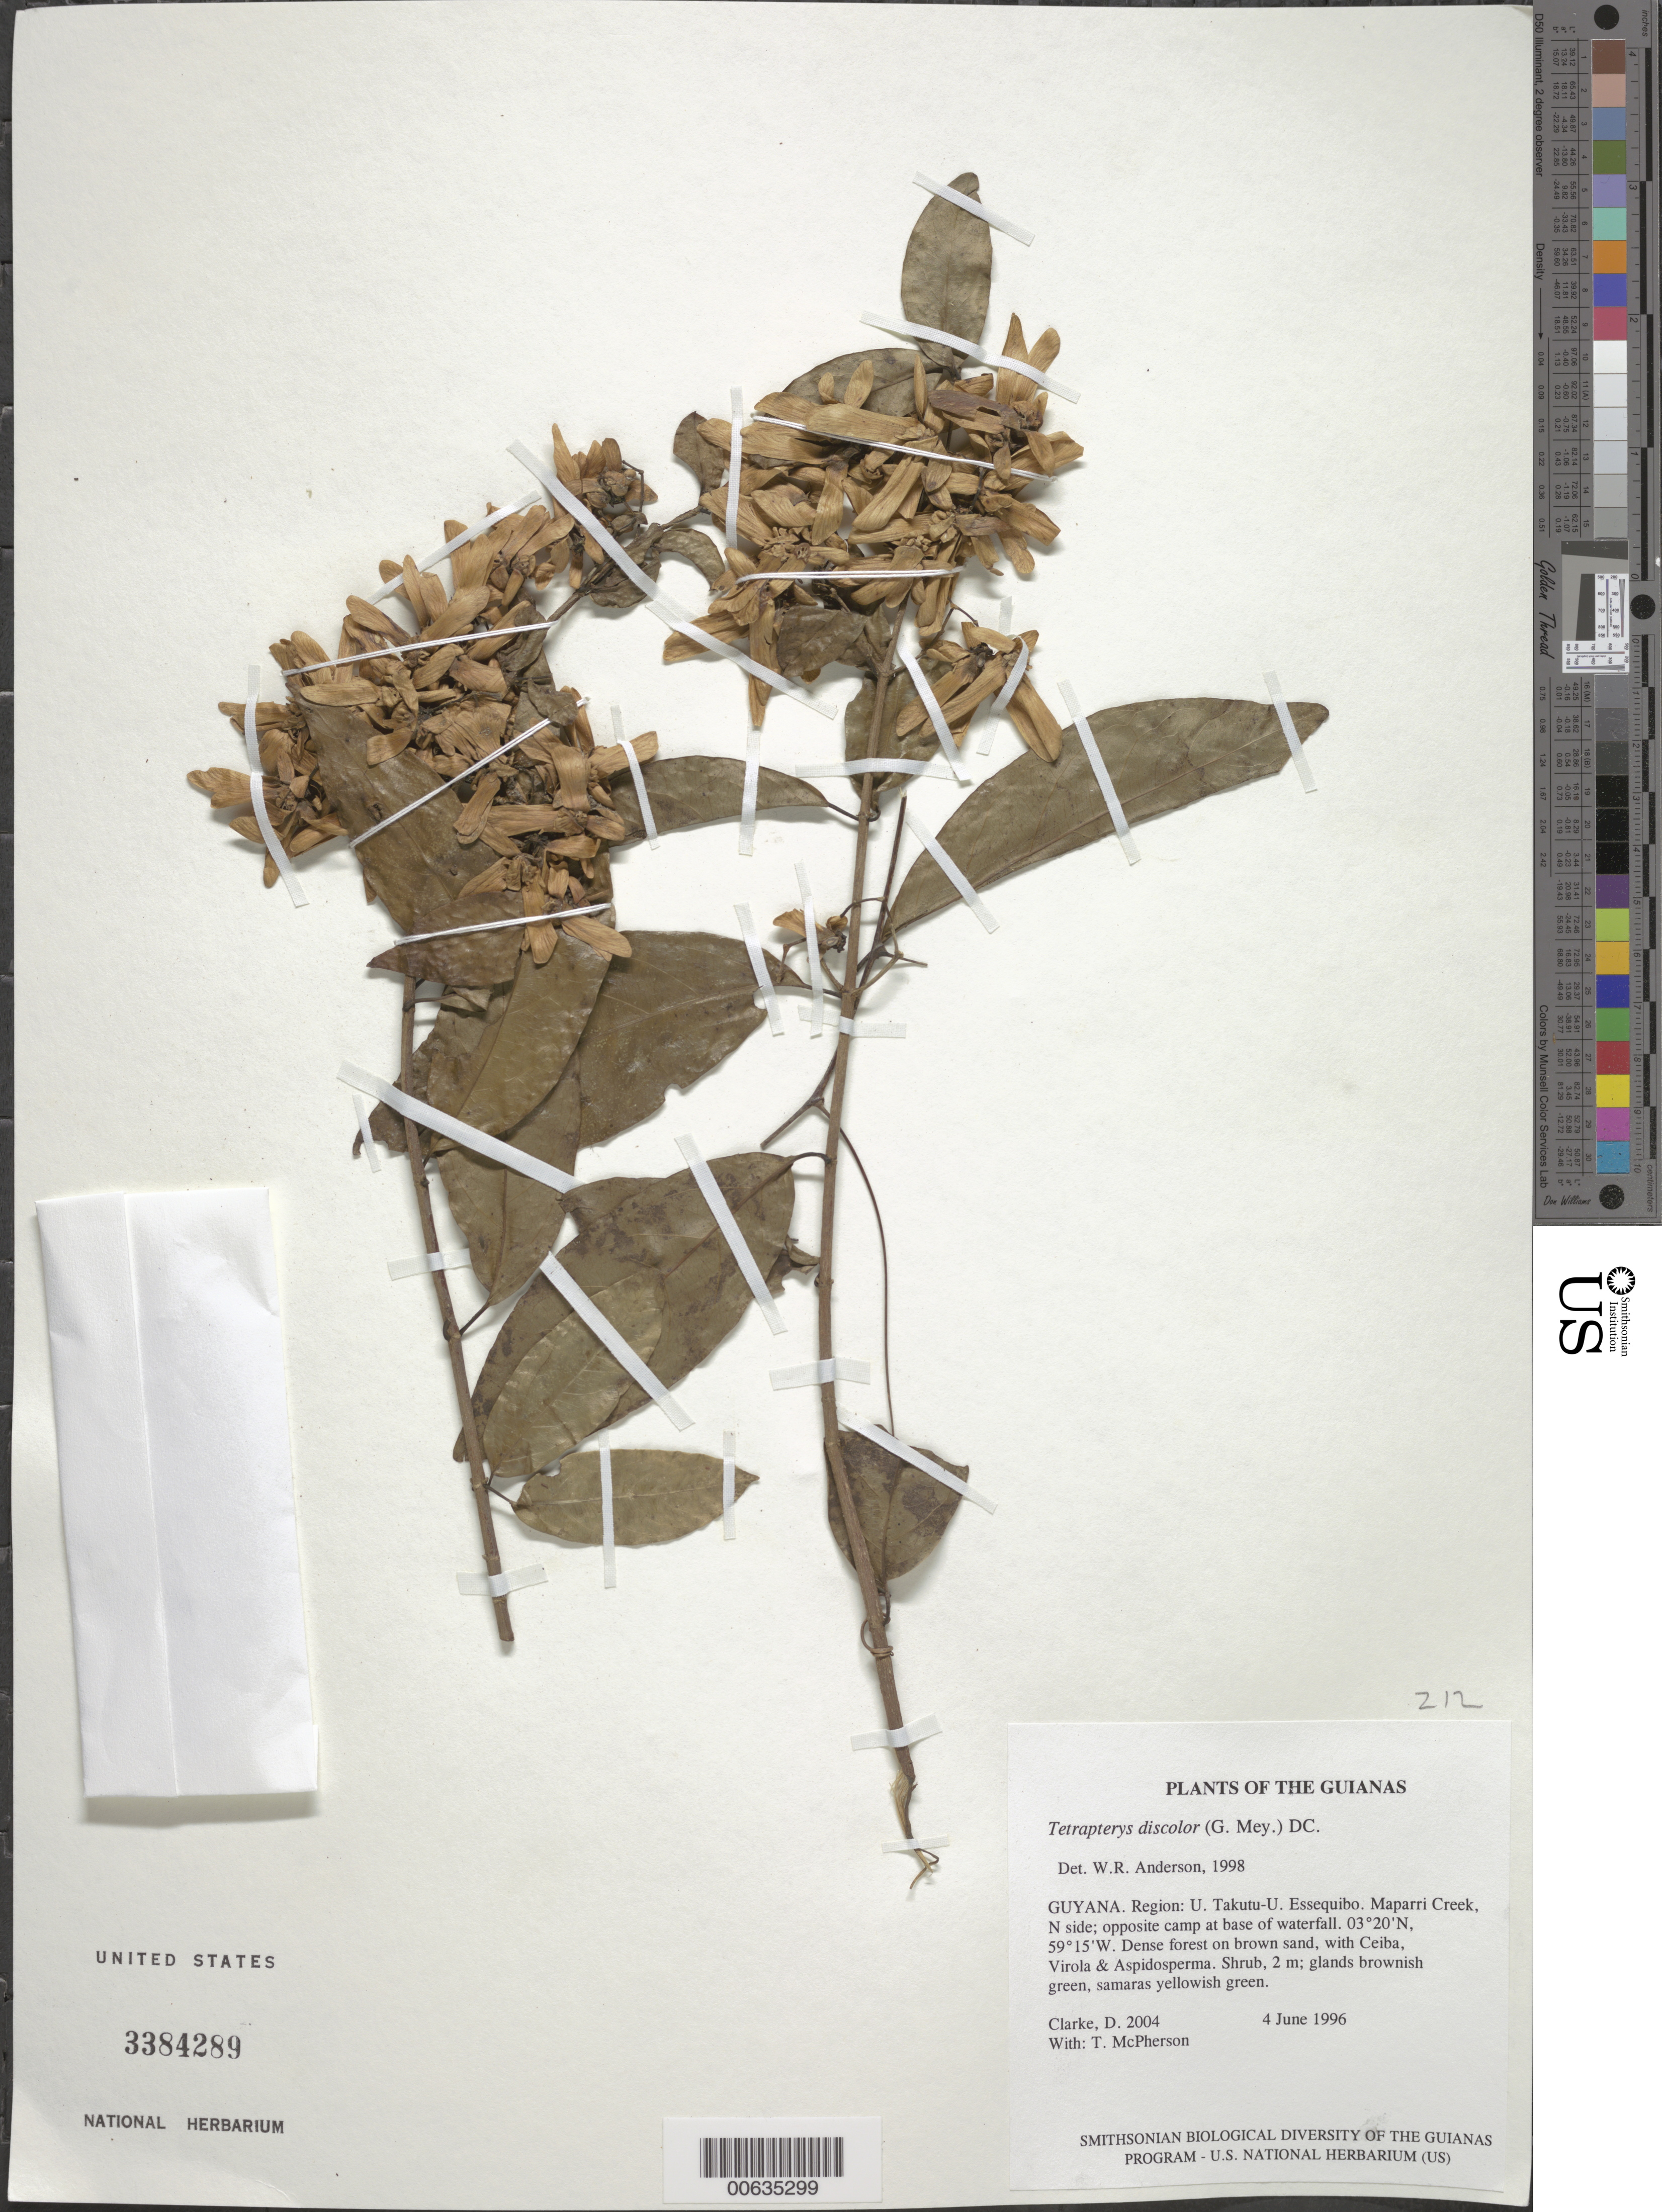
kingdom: Plantae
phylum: Tracheophyta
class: Magnoliopsida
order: Malpighiales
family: Malpighiaceae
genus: Tetrapterys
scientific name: Tetrapterys discolor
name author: (G. Mey.) DC.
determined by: Anderson, W. R., (MICH), University of Michigan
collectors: H. D. Clarke & T. McPherson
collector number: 2004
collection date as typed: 5 June 1996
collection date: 1996-06-05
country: Guyana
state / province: U. Takutu-U. Essequibo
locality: Maparri Creek, N side; opposite camp at base of waterfall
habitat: Streamside vegetation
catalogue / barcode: US 3384289